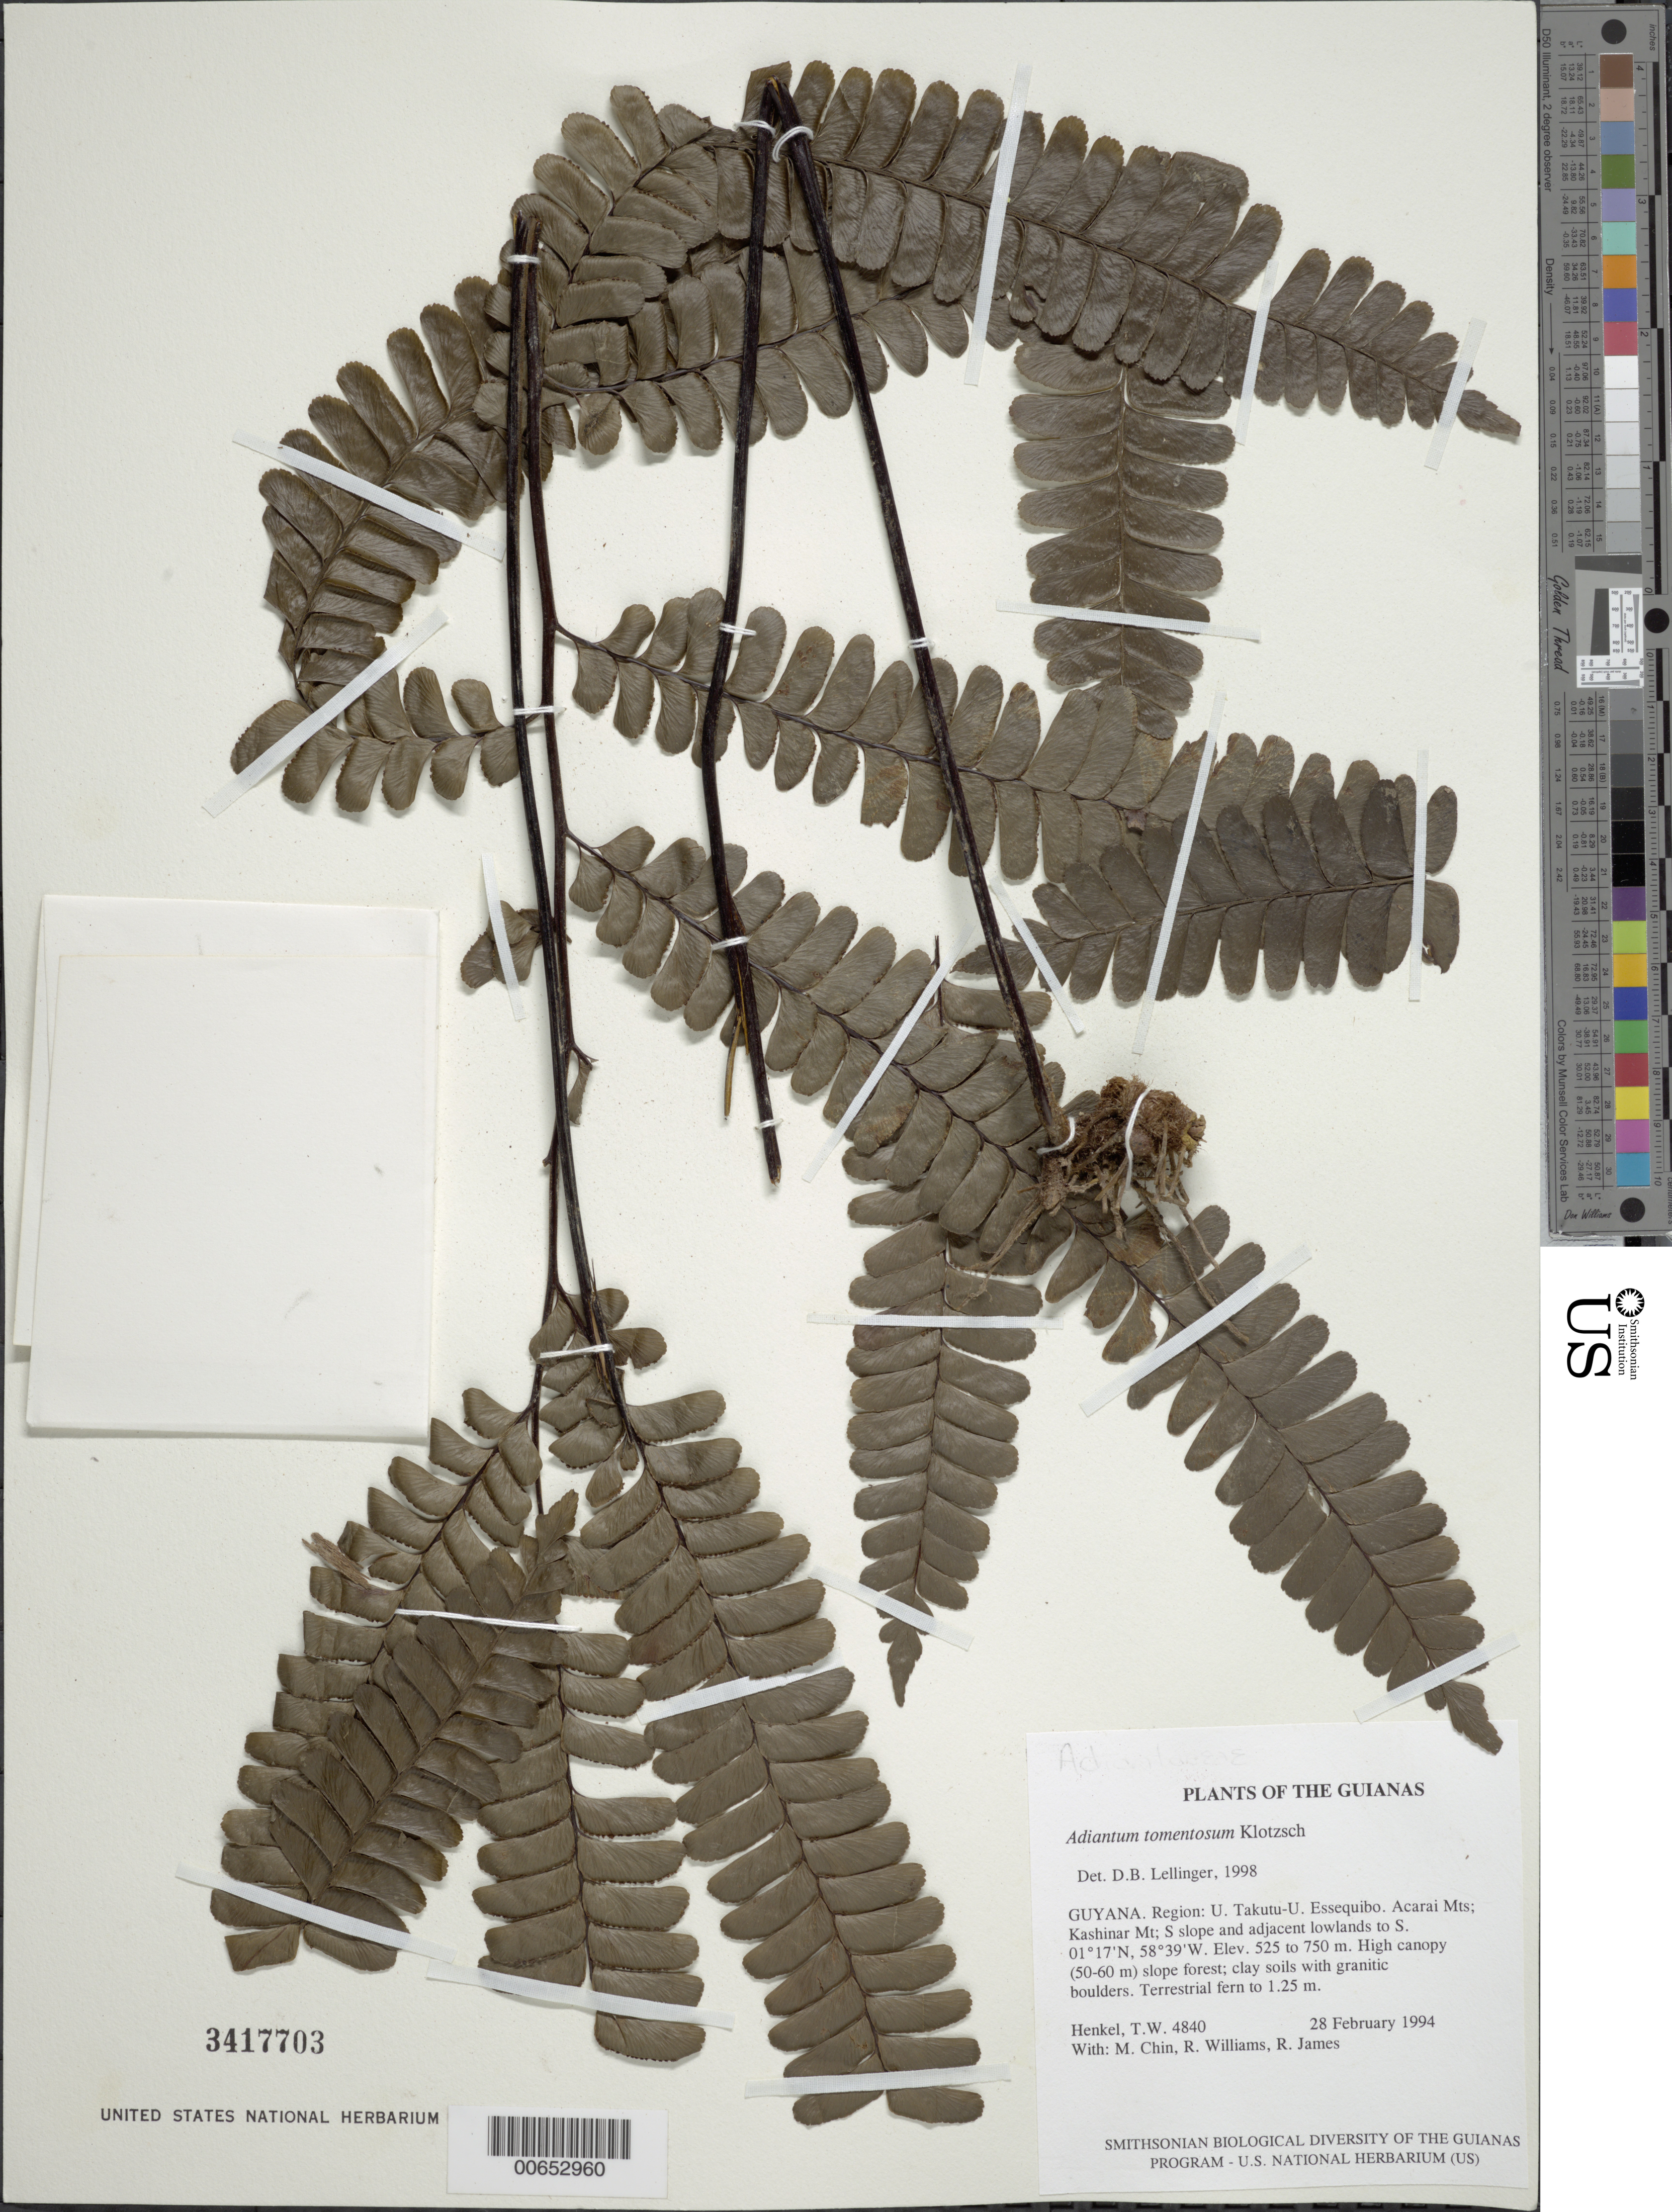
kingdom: Plantae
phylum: Tracheophyta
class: Polypodiopsida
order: Polypodiales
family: Pteridaceae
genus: Adiantum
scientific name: Adiantum tomentosum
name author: Klotzsch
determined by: Lellinger, David B., (BOT), Smithsonian Institution - National Museum of Natural History (UNITED STATES)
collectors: T. Henkel, M. Chin, R. Williams & R. James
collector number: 4840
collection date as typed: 28 February 1994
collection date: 1994-02-28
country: Guyana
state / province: U. Takutu-U. Essequibo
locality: Acarai Mts; Kashinar Mt; S slope and adjacent lowlands to S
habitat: High canopy (50-60 m) slope forest; clay soils with granitic boulders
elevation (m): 525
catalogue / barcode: US 3417703